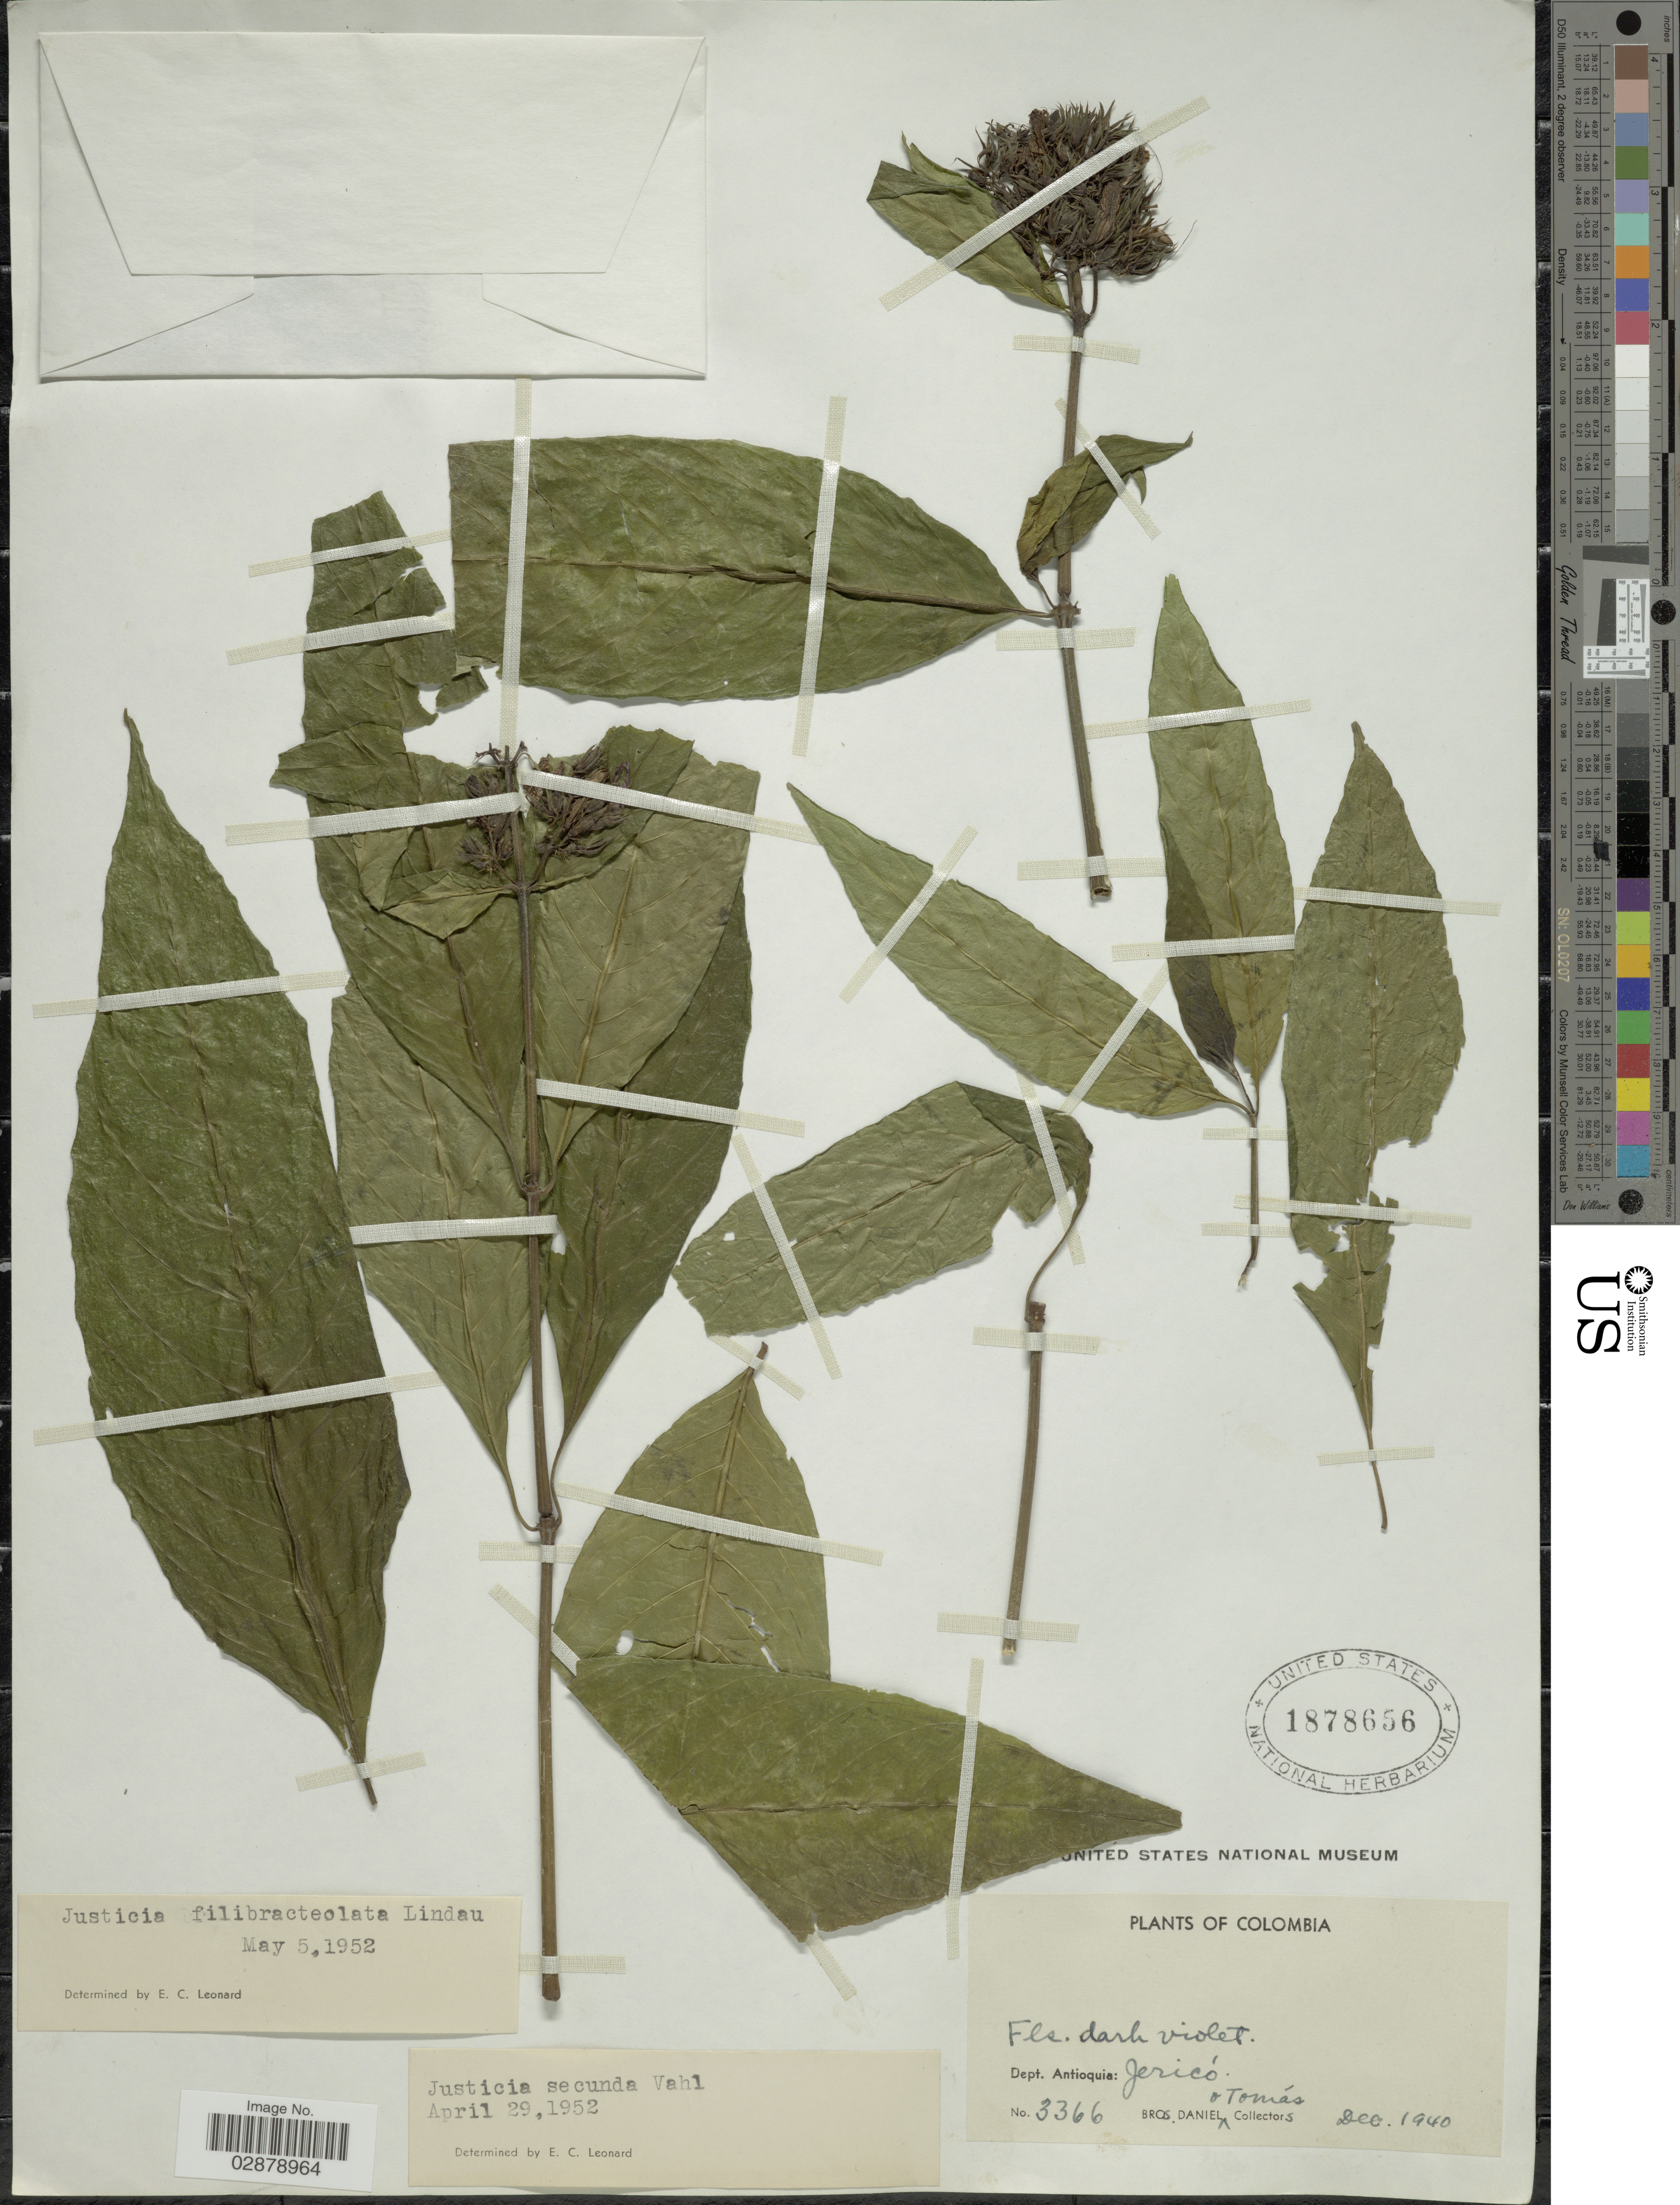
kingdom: Plantae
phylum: Tracheophyta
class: Magnoliopsida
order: Lamiales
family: Acanthaceae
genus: Justicia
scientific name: Justicia filibracteolata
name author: Lindau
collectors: Bro. Daniel & -. Tomas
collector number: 3366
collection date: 1940-12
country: Colombia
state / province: Antioquia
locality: Dept. Antioquia: Jericó.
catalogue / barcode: US 1878656